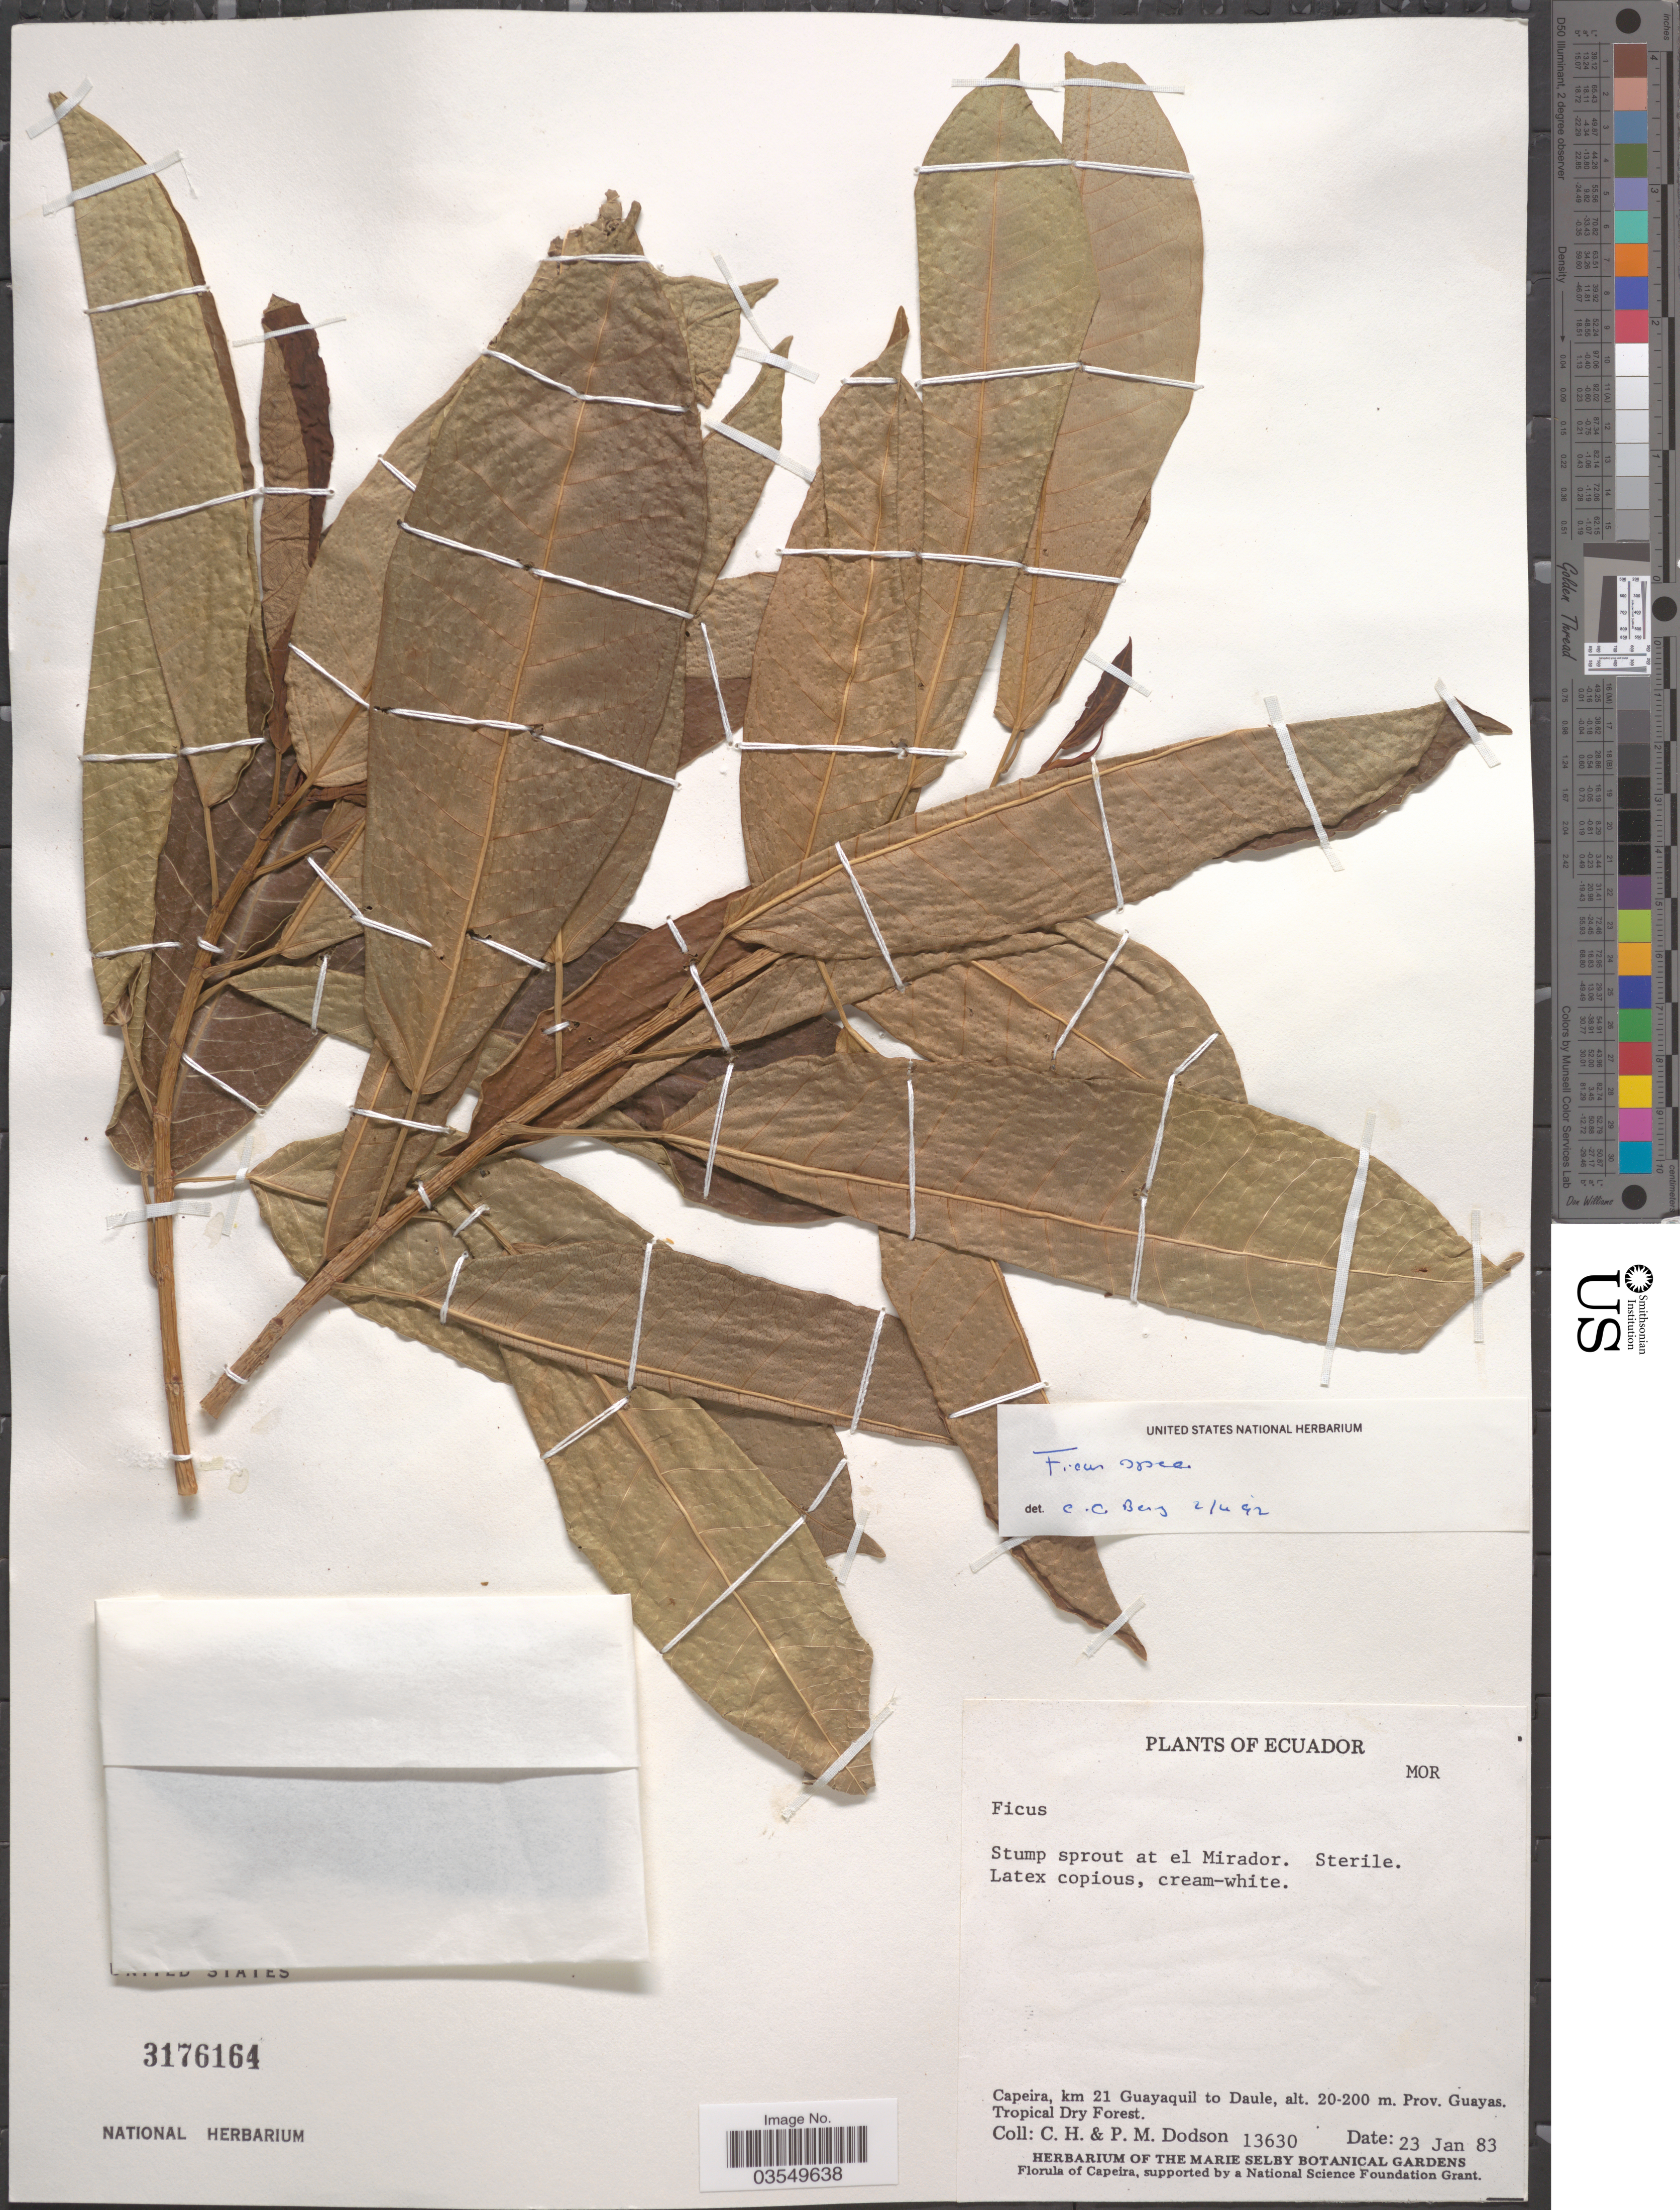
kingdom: Plantae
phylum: Tracheophyta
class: Magnoliopsida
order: Rosales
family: Moraceae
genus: Ficus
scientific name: Ficus sp.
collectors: C. H. Dodson & P. M. Dodson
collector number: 13630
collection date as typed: Transcribed d/m/y: 23/1/83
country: Ecuador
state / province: Guayas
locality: Capeira, km 21 Guayaquil to Daule. Tropical Dry Forest.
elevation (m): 20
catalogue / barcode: US 3176164